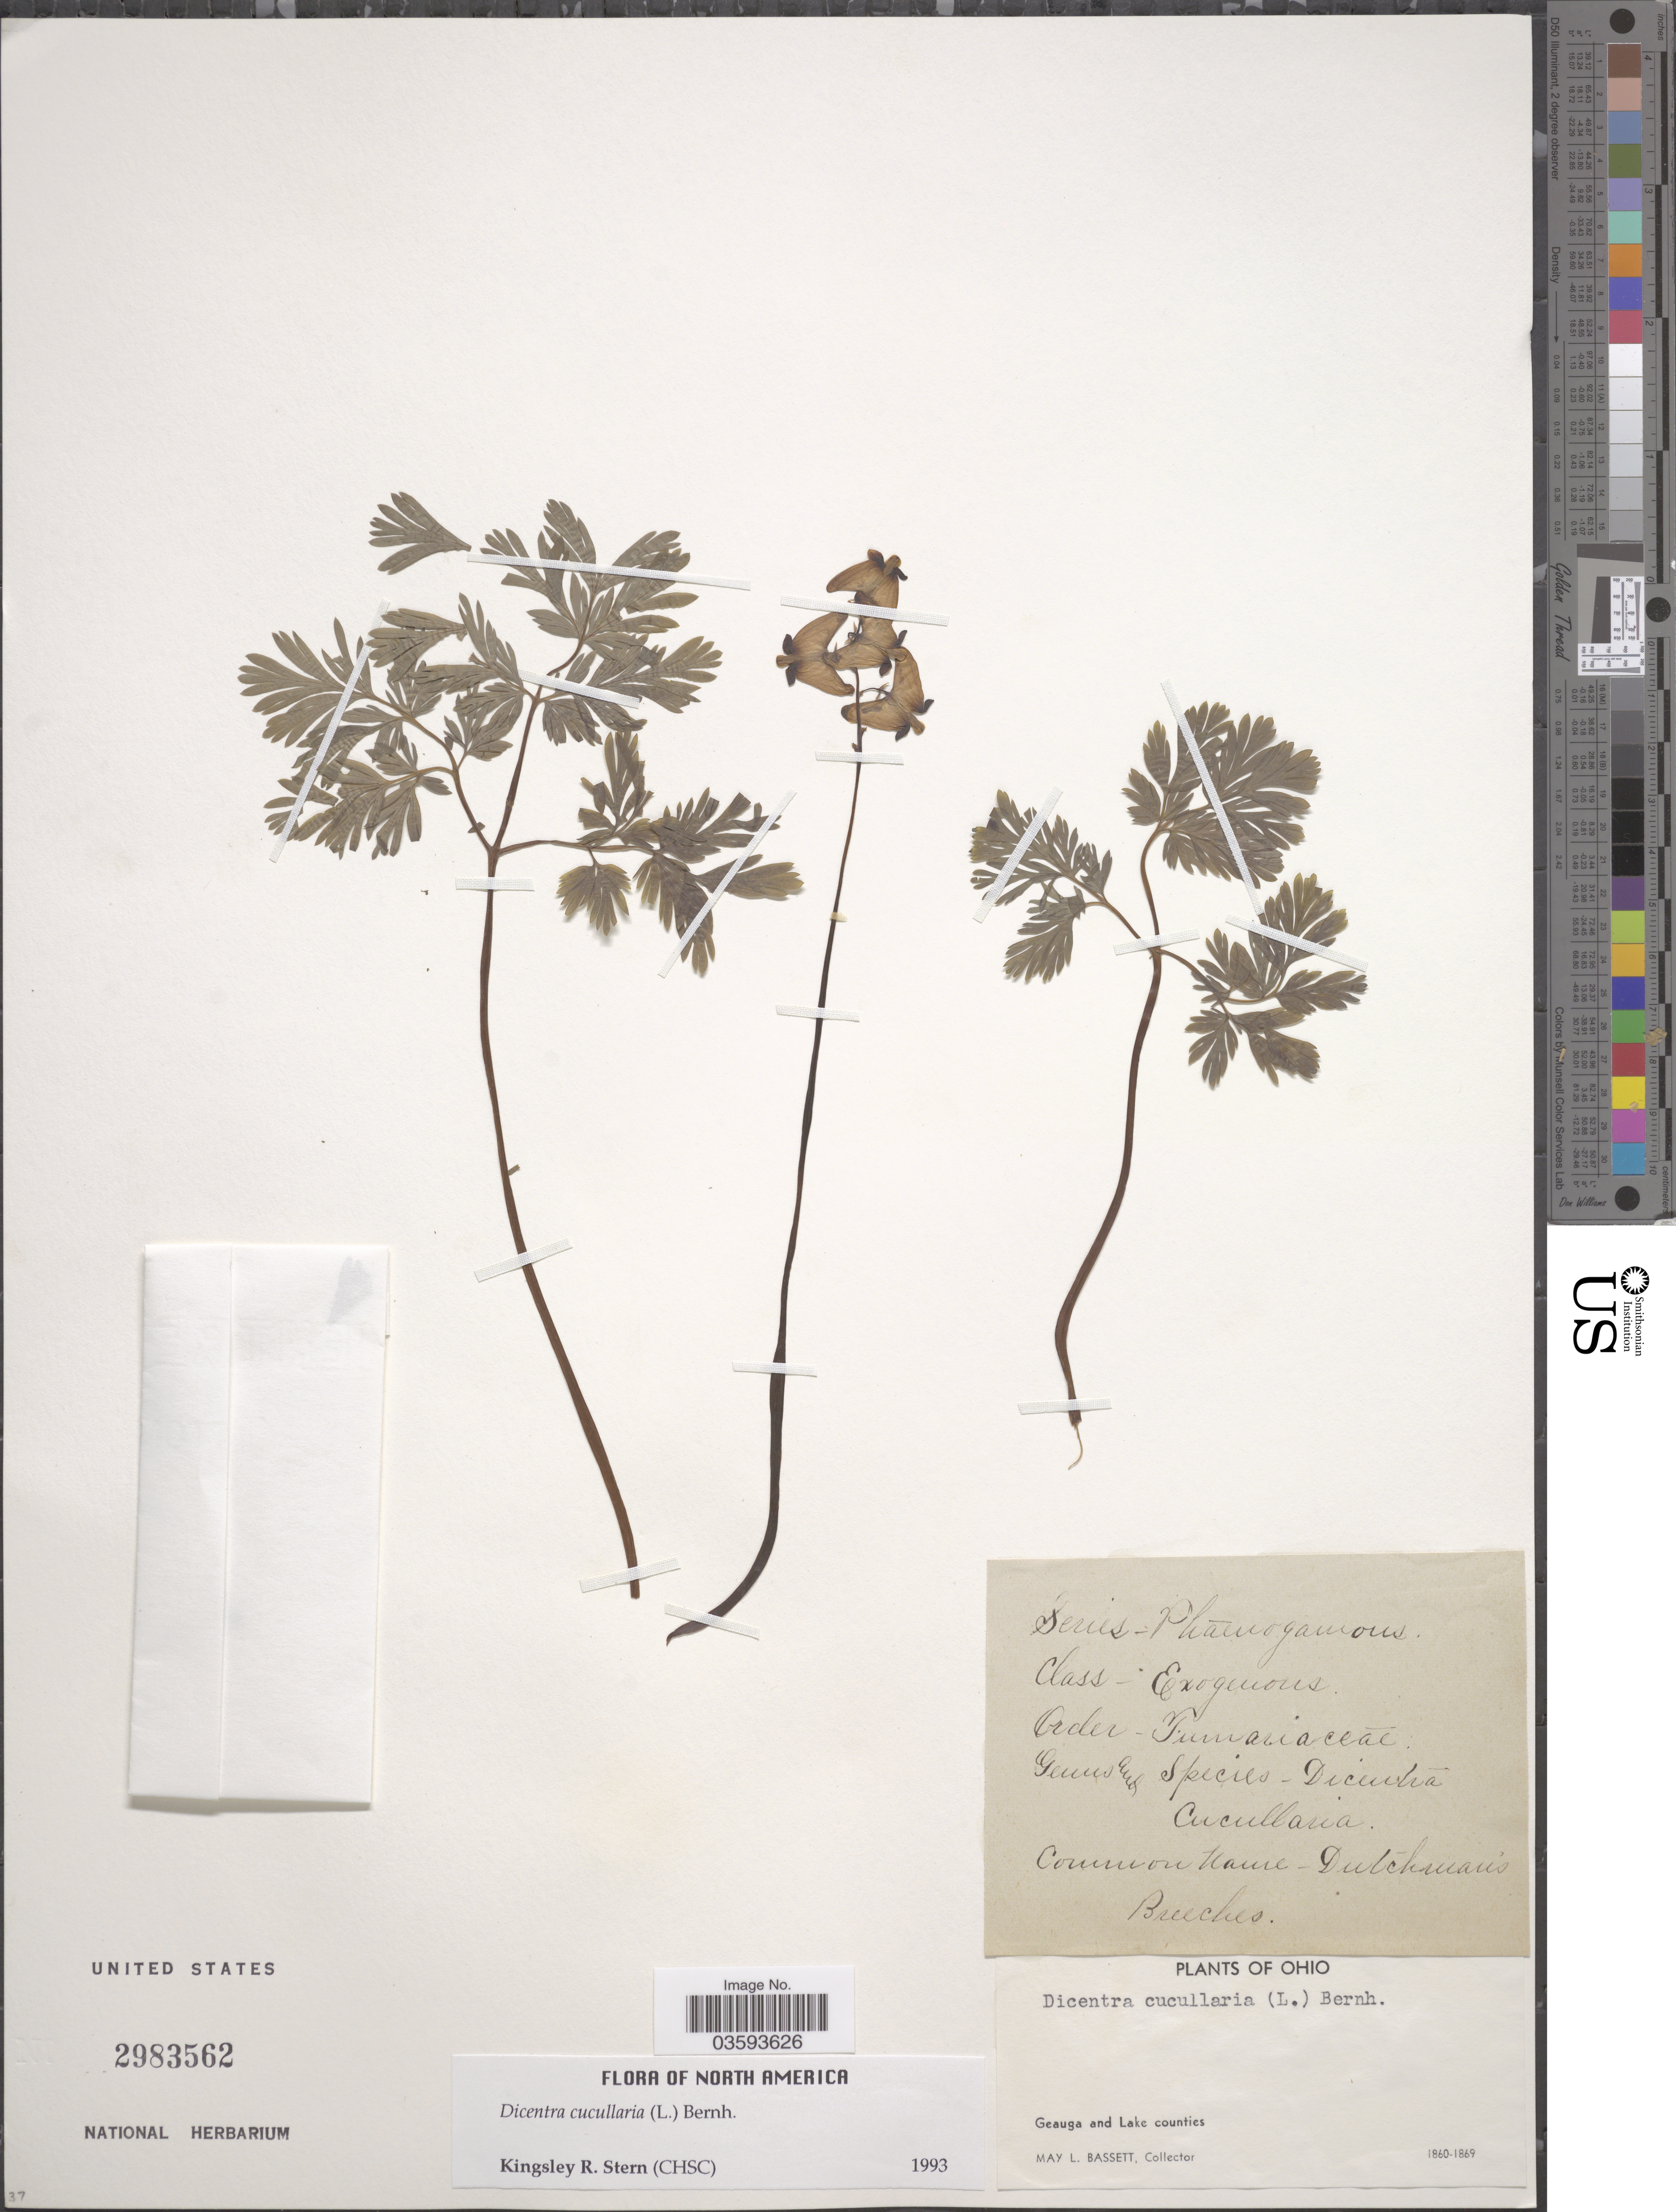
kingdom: Plantae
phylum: Tracheophyta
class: Magnoliopsida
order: Ranunculales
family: Papaveraceae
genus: Dicentra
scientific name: Dicentra cucullaria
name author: (L.) Bernh.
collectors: M. L. Bassett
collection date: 1860/1869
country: United States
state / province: Ohio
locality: Geauga and Lake counties.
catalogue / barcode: US 2983562